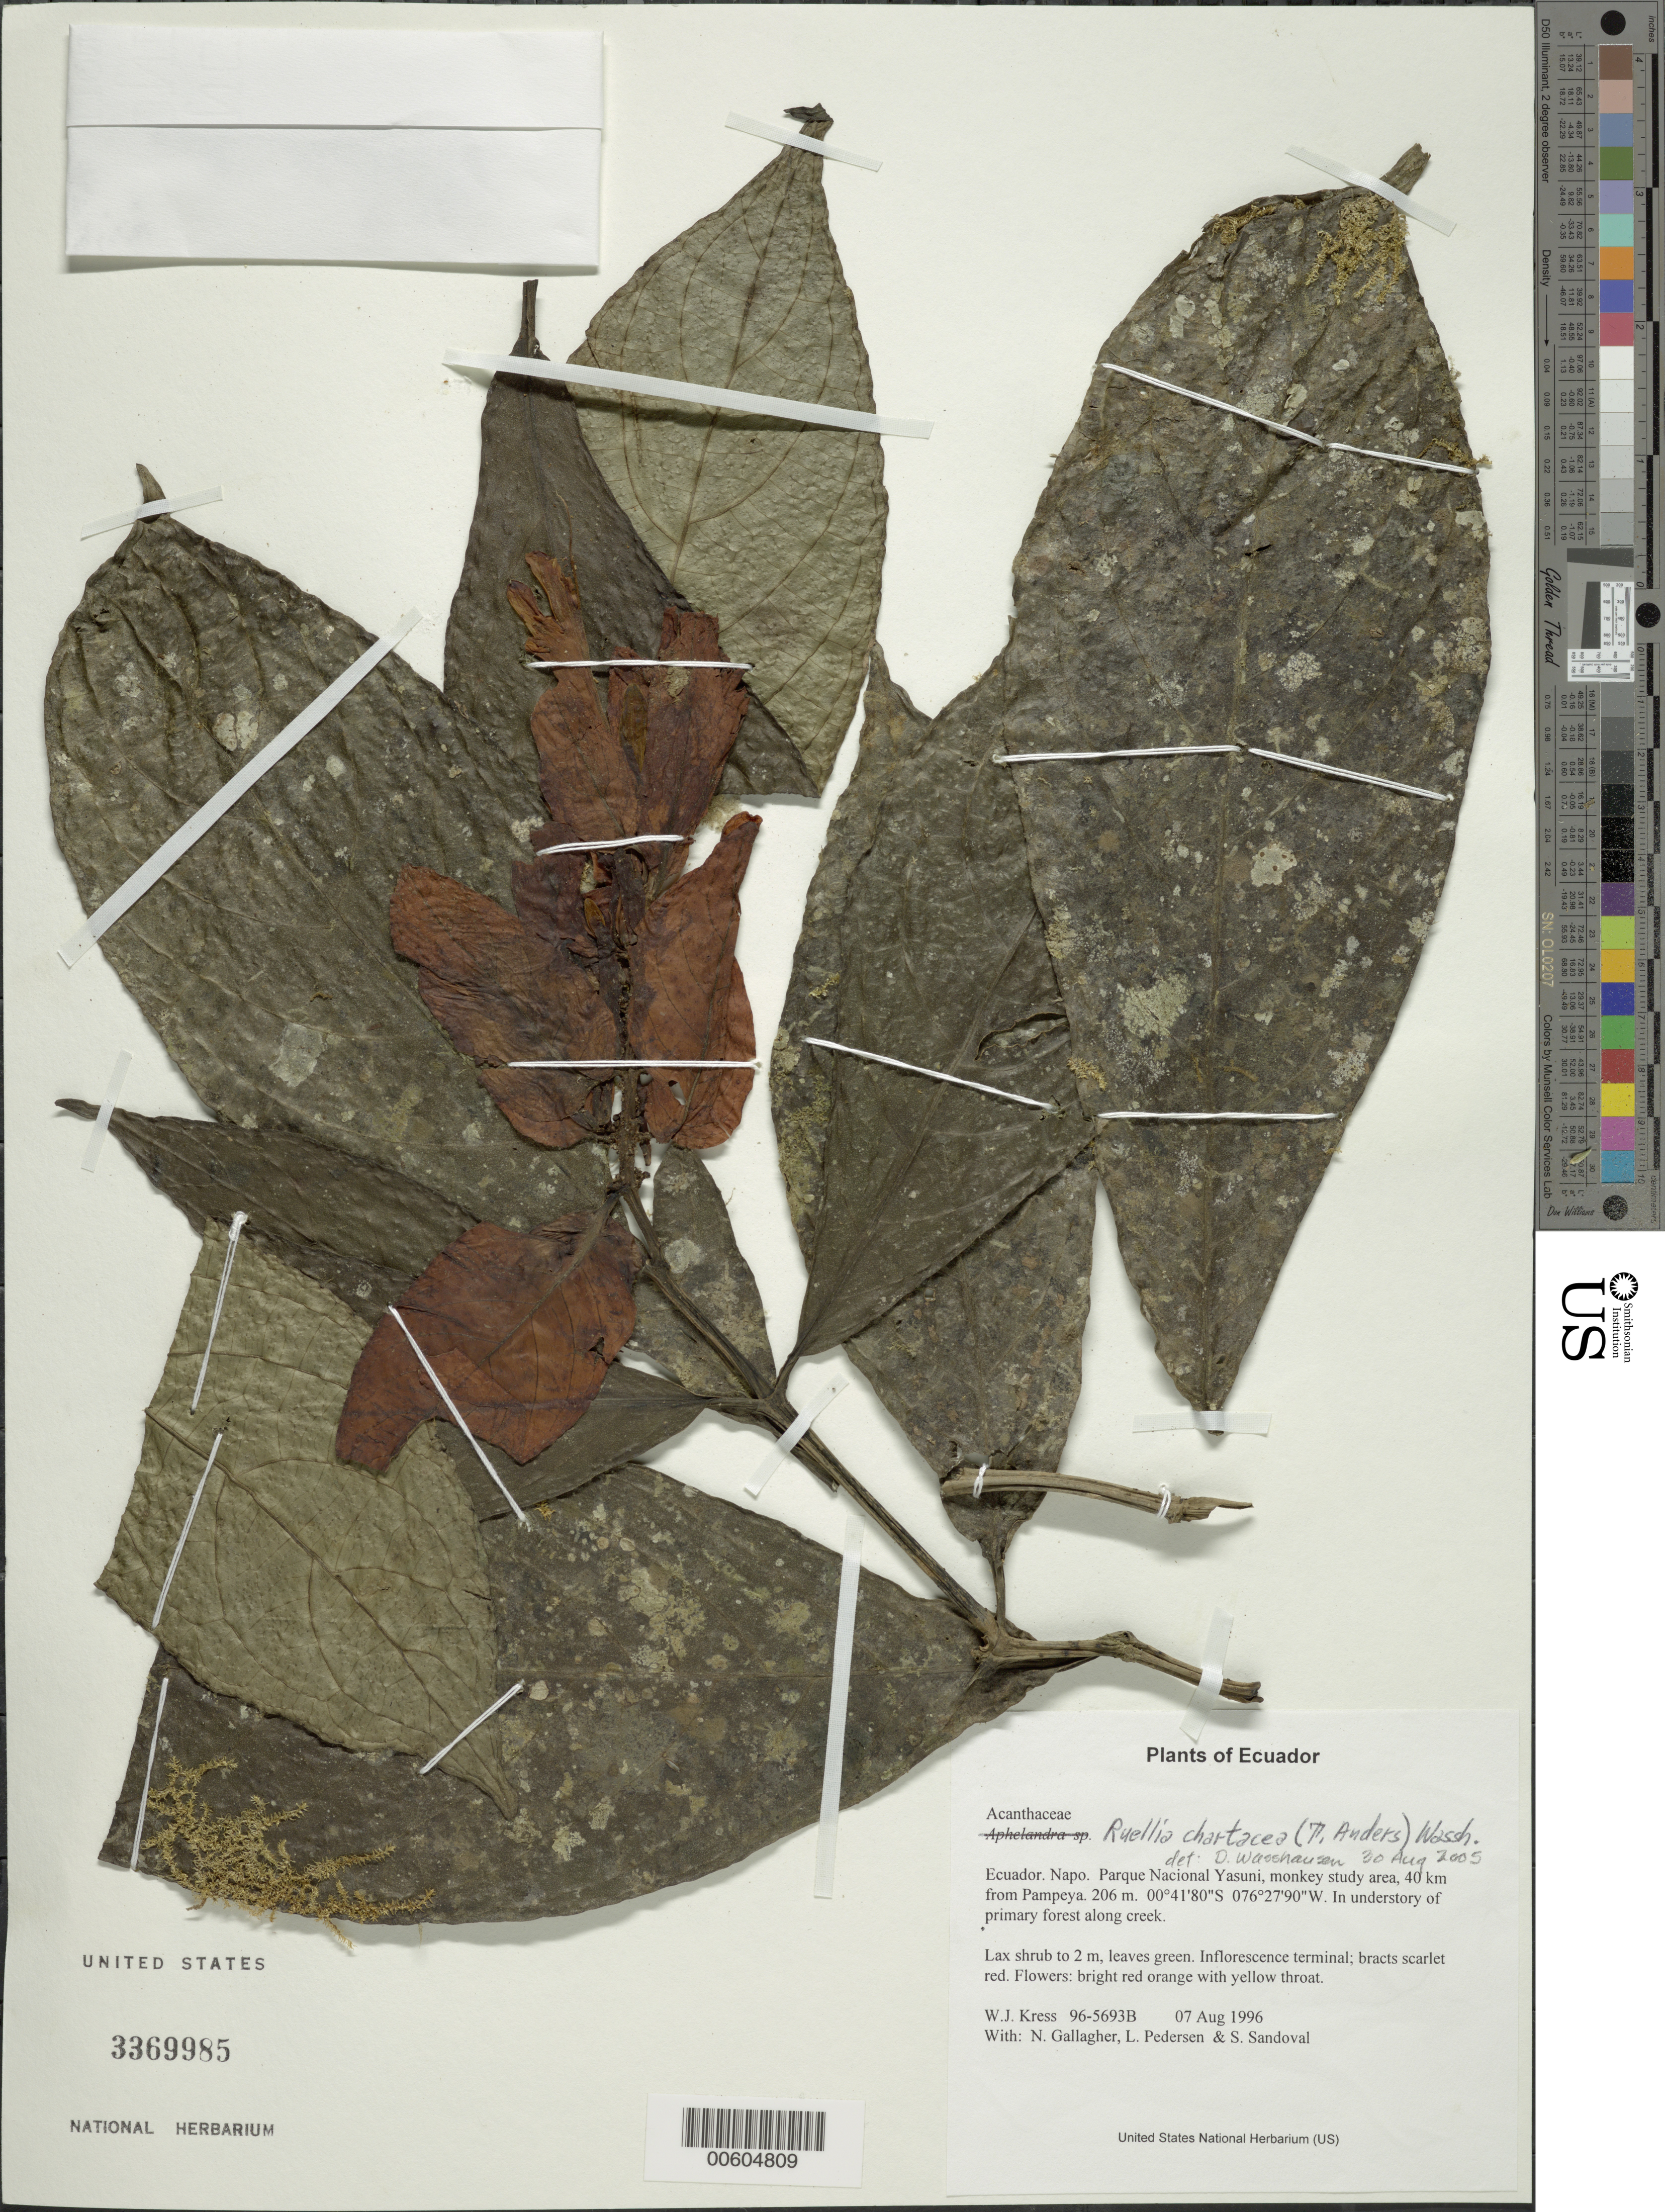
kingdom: Plantae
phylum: Tracheophyta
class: Magnoliopsida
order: Lamiales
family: Acanthaceae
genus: Ruellia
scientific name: Ruellia chartacea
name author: (T. Anderson) Wassh.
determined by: Wasshausen, Dieter C., (BOT), Smithsonian Institution - National Museum of Natural History (UNITED STATES)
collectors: W. J. Kress, N. L. Gallagher, L. Pedersen & S. Sandoval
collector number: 96-5693B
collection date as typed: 07 Aug 1996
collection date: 1996-08-07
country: Ecuador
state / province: Napo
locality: Parque Nacional Yasuni, monkey study area, 40 km from Pampeya.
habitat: In understory of primary forest along creek.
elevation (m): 206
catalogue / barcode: US 3369985